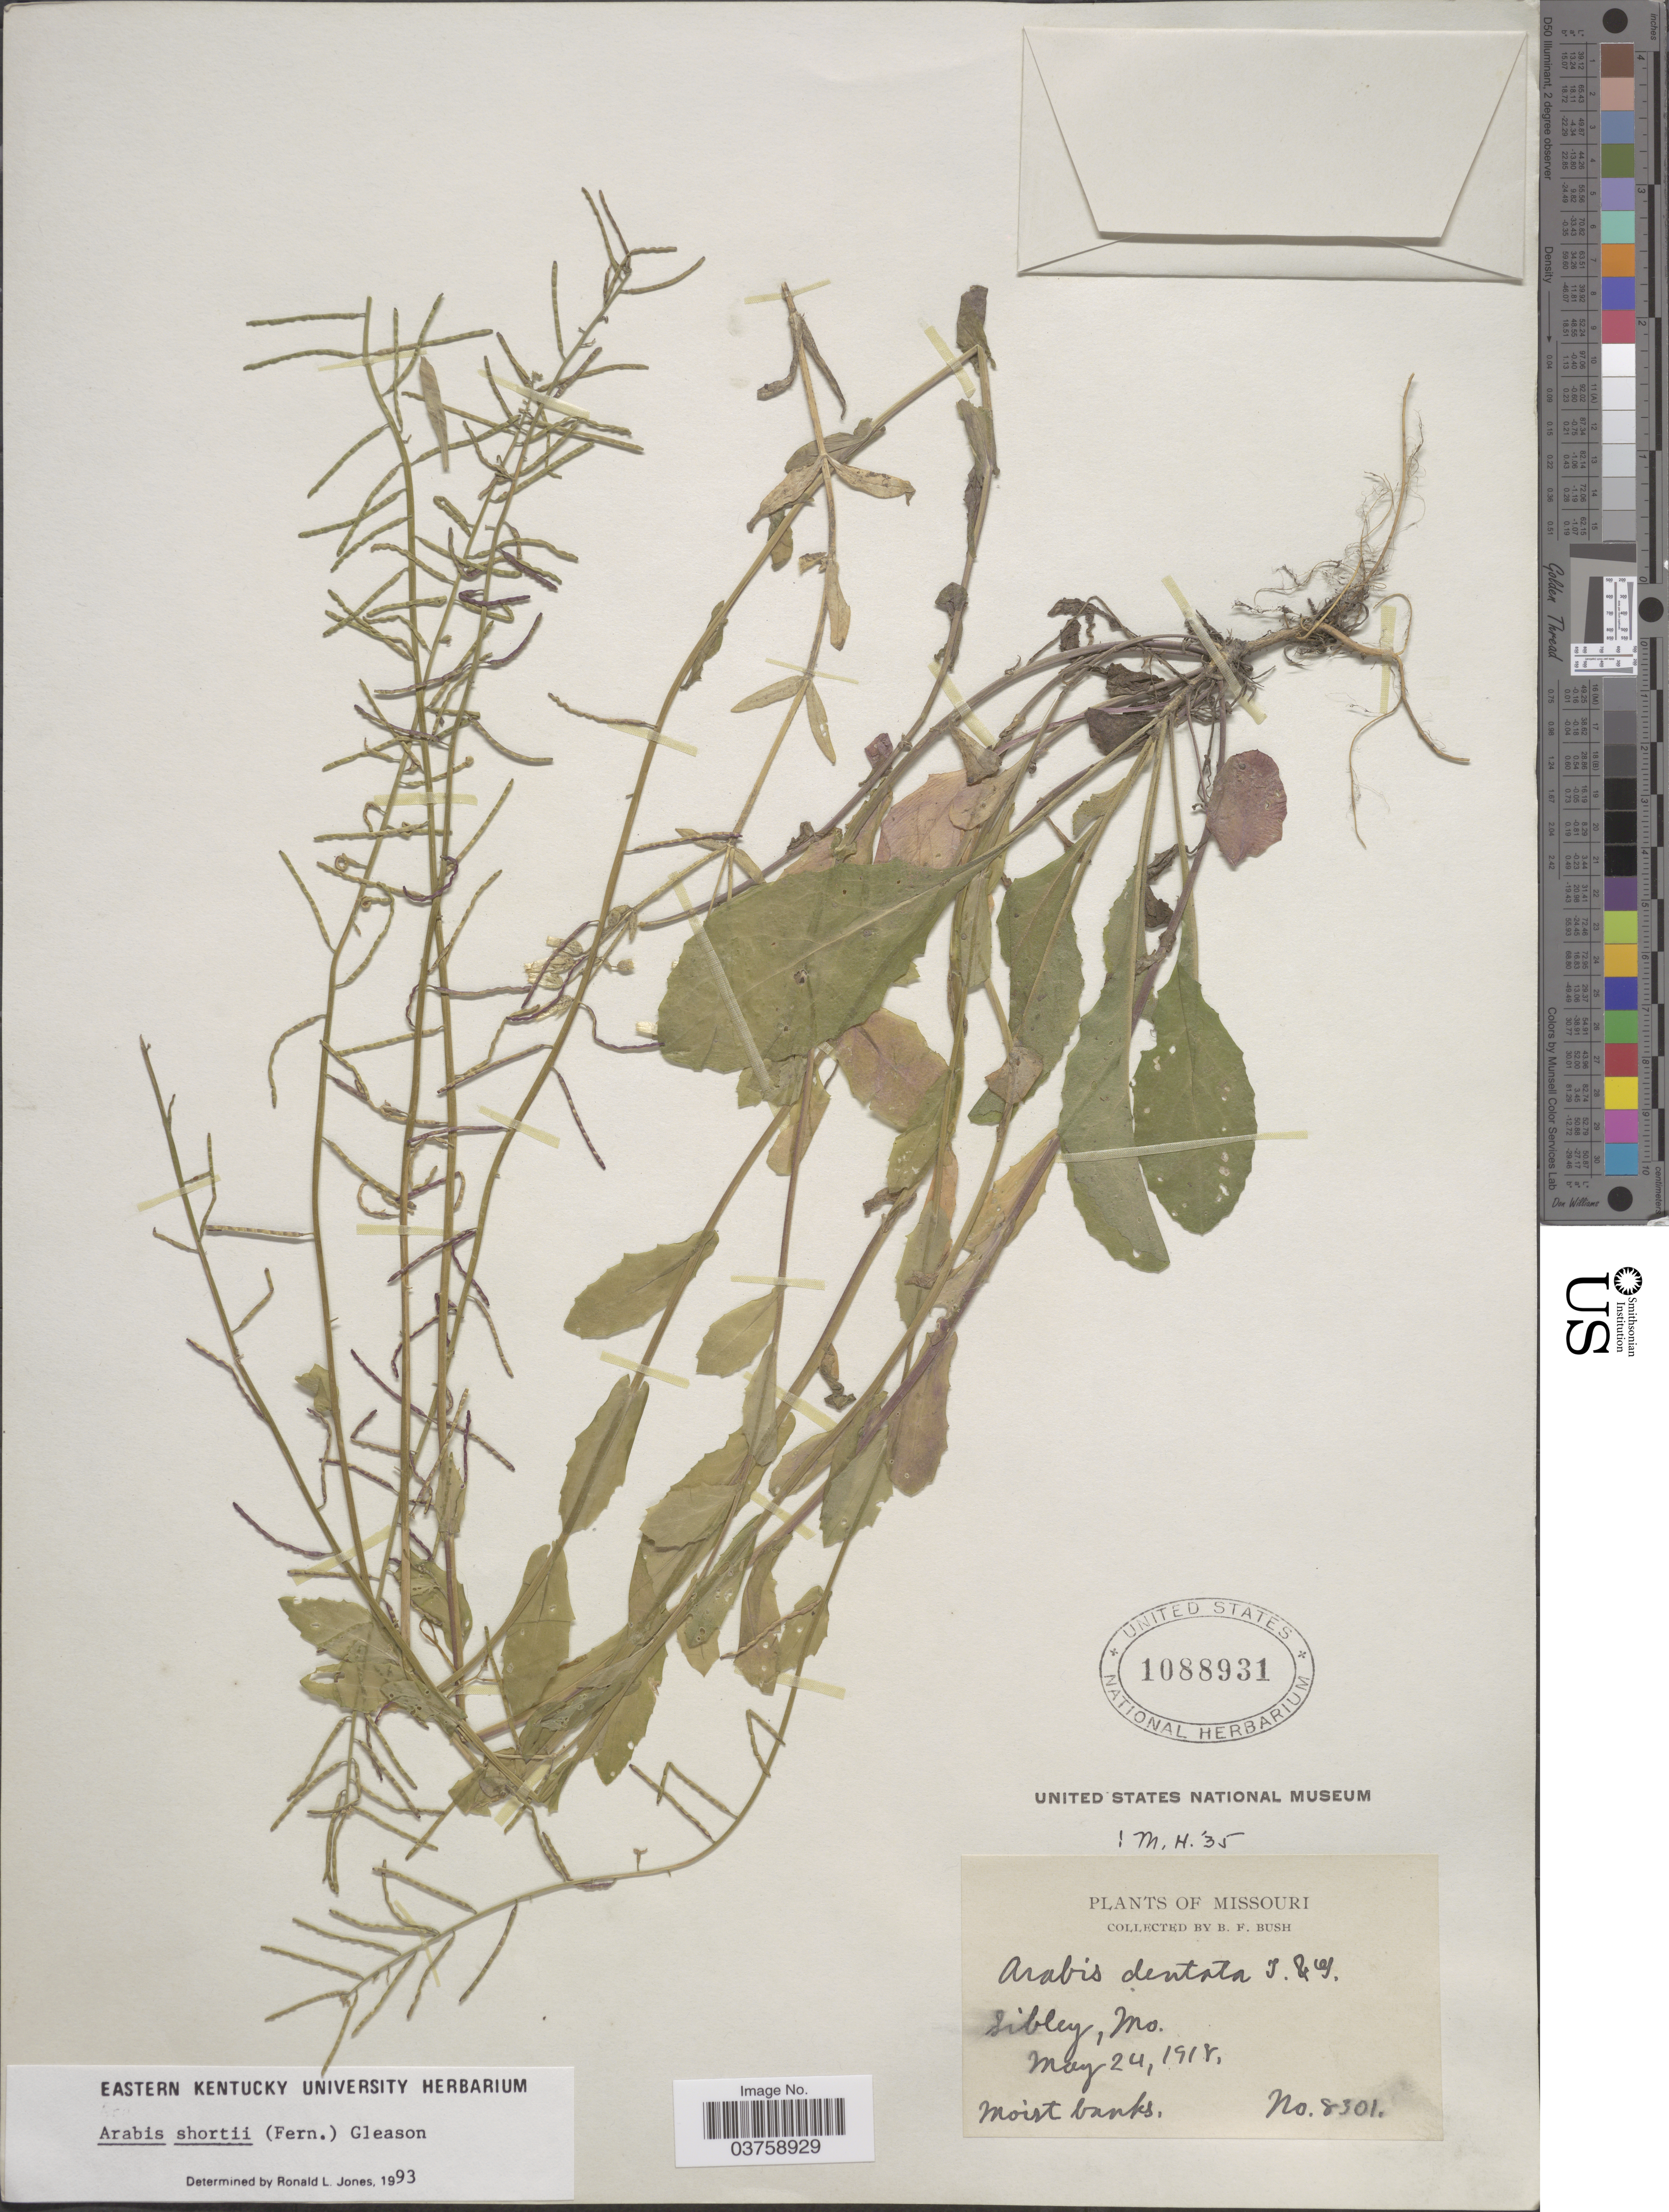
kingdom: Plantae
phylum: Tracheophyta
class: Magnoliopsida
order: Brassicales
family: Brassicaceae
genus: Arabis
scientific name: Arabis shortii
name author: (Fernald) Gleason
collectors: B. F. Bush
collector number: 8301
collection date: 1918-05-24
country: United States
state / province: Missouri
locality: Sibley.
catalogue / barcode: US 1088931